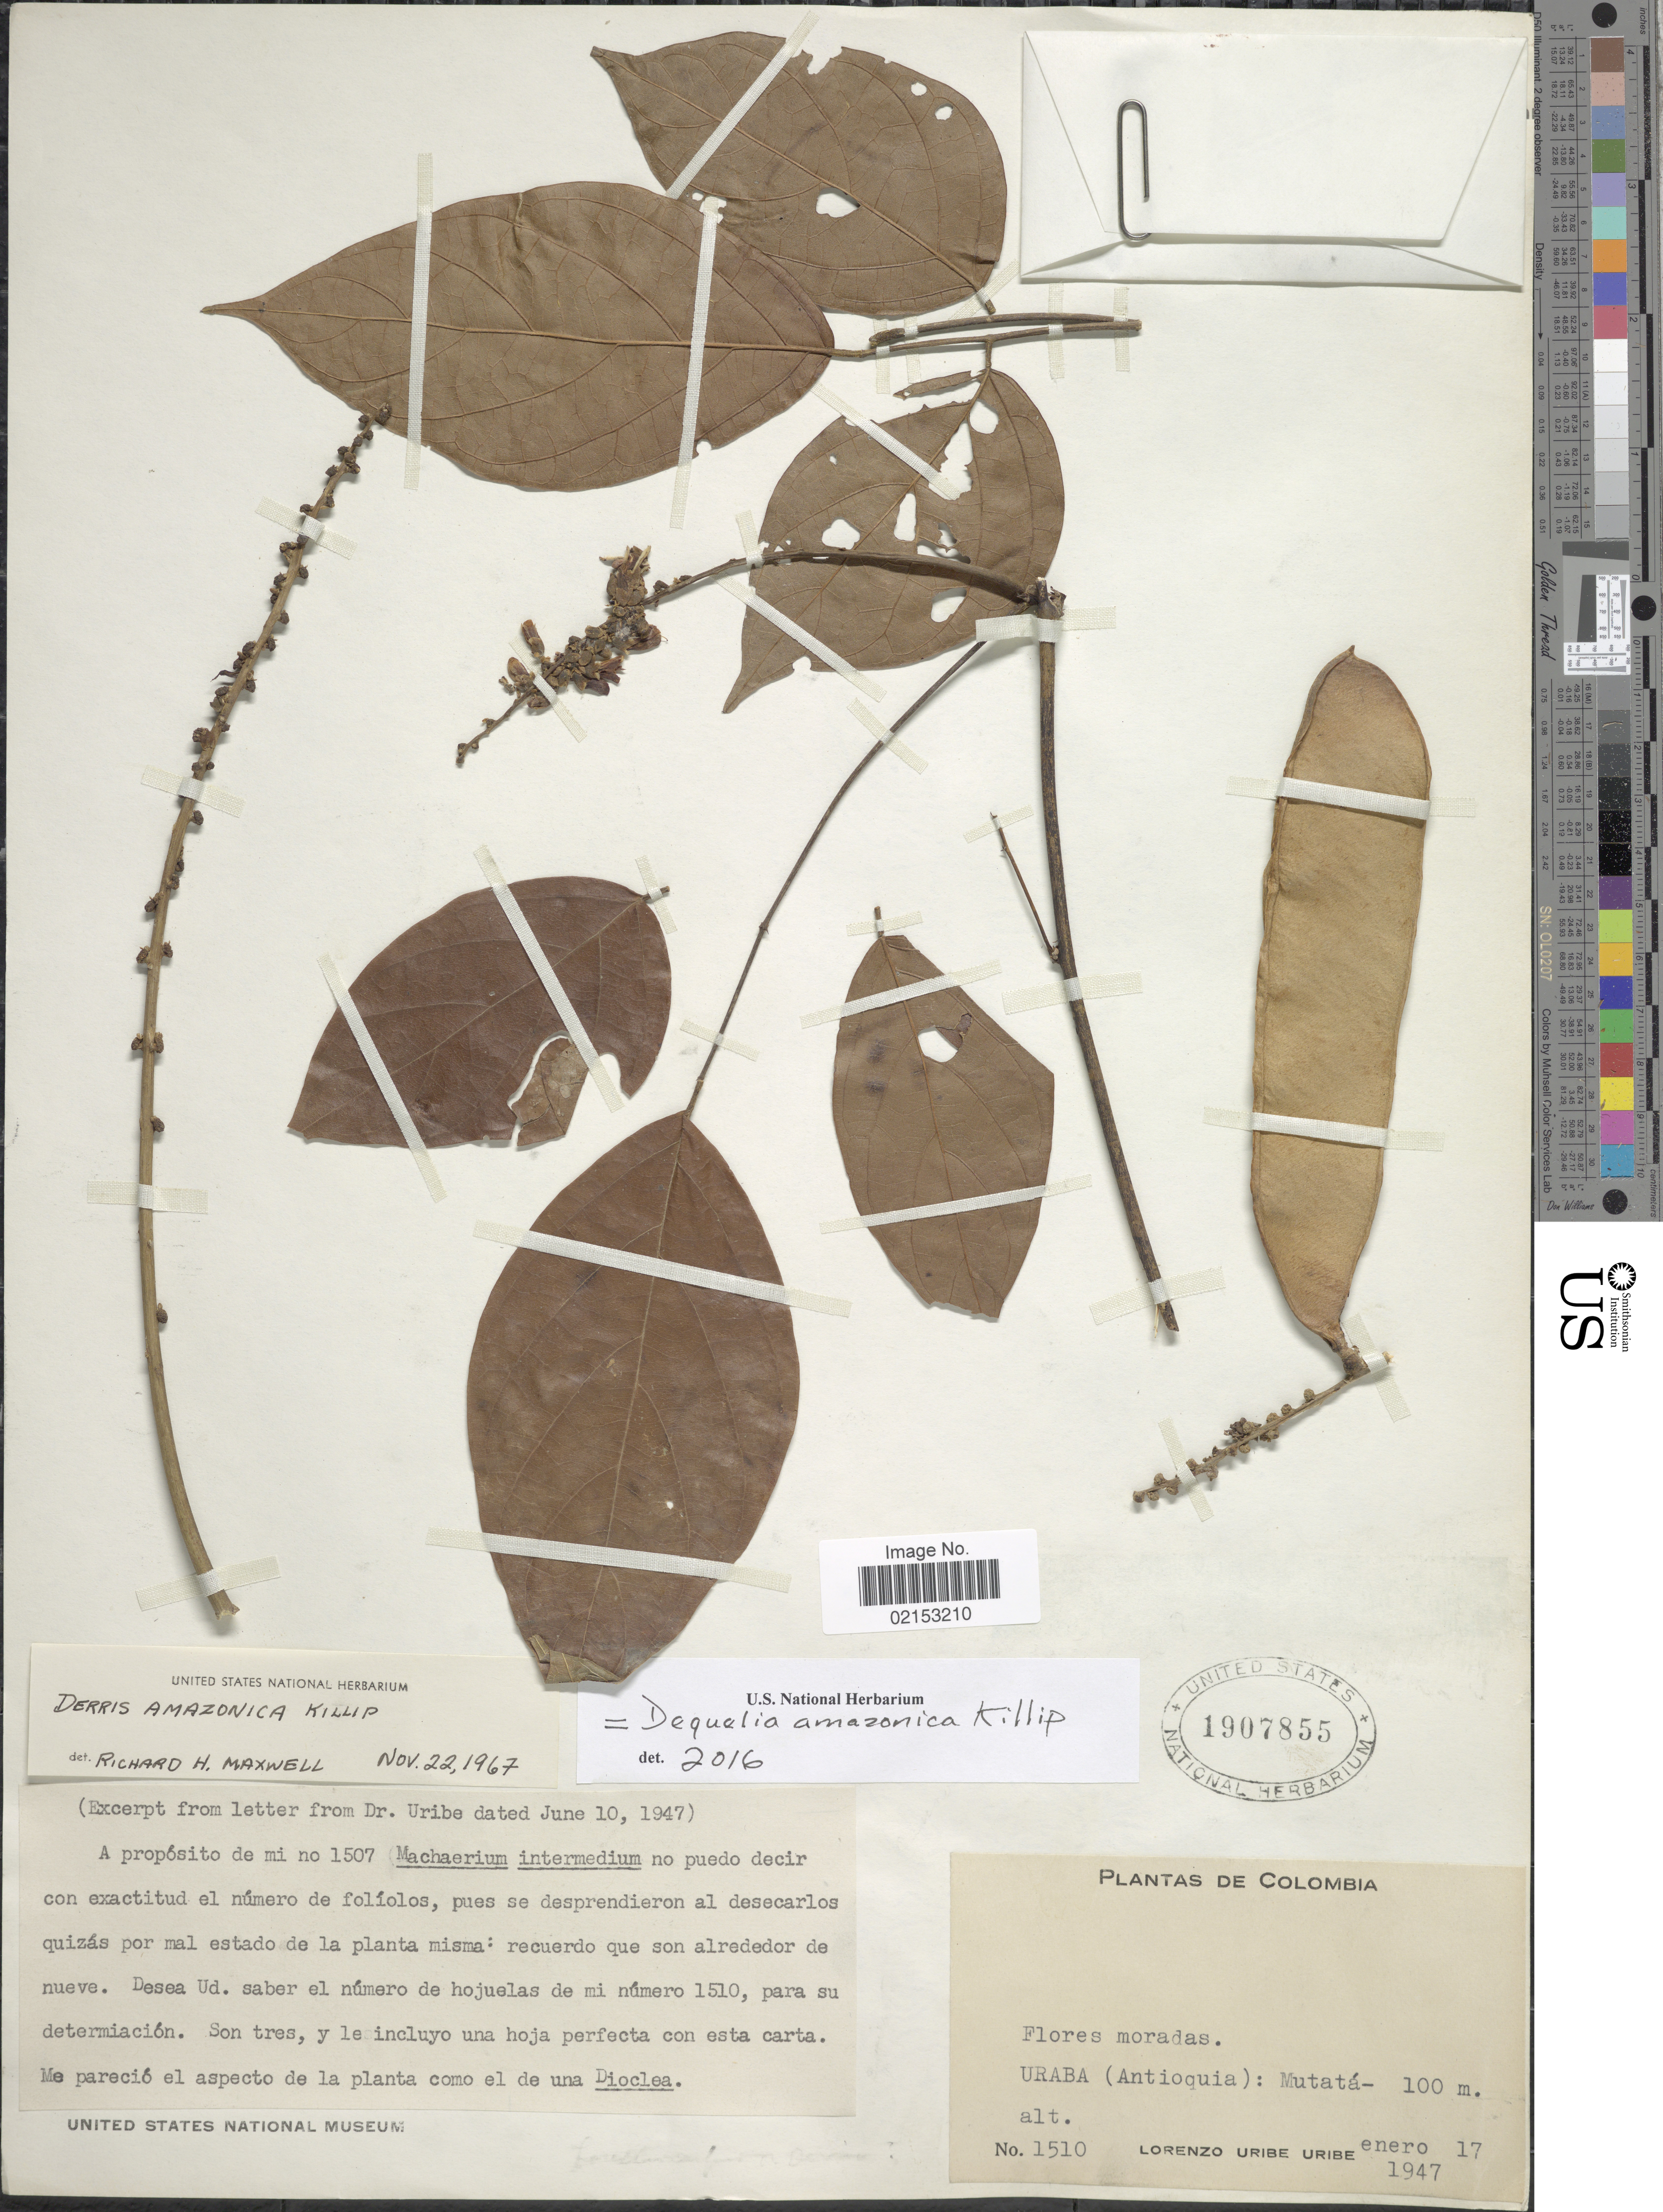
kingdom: Plantae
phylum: Tracheophyta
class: Magnoliopsida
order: Fabales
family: Fabaceae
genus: Deguelia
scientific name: Deguelia amazonica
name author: Killip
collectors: L. Uribe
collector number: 1510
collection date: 1947-01-17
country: Colombia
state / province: Antioquia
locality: Uraba: Mutata.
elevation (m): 100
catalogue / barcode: US 1907855